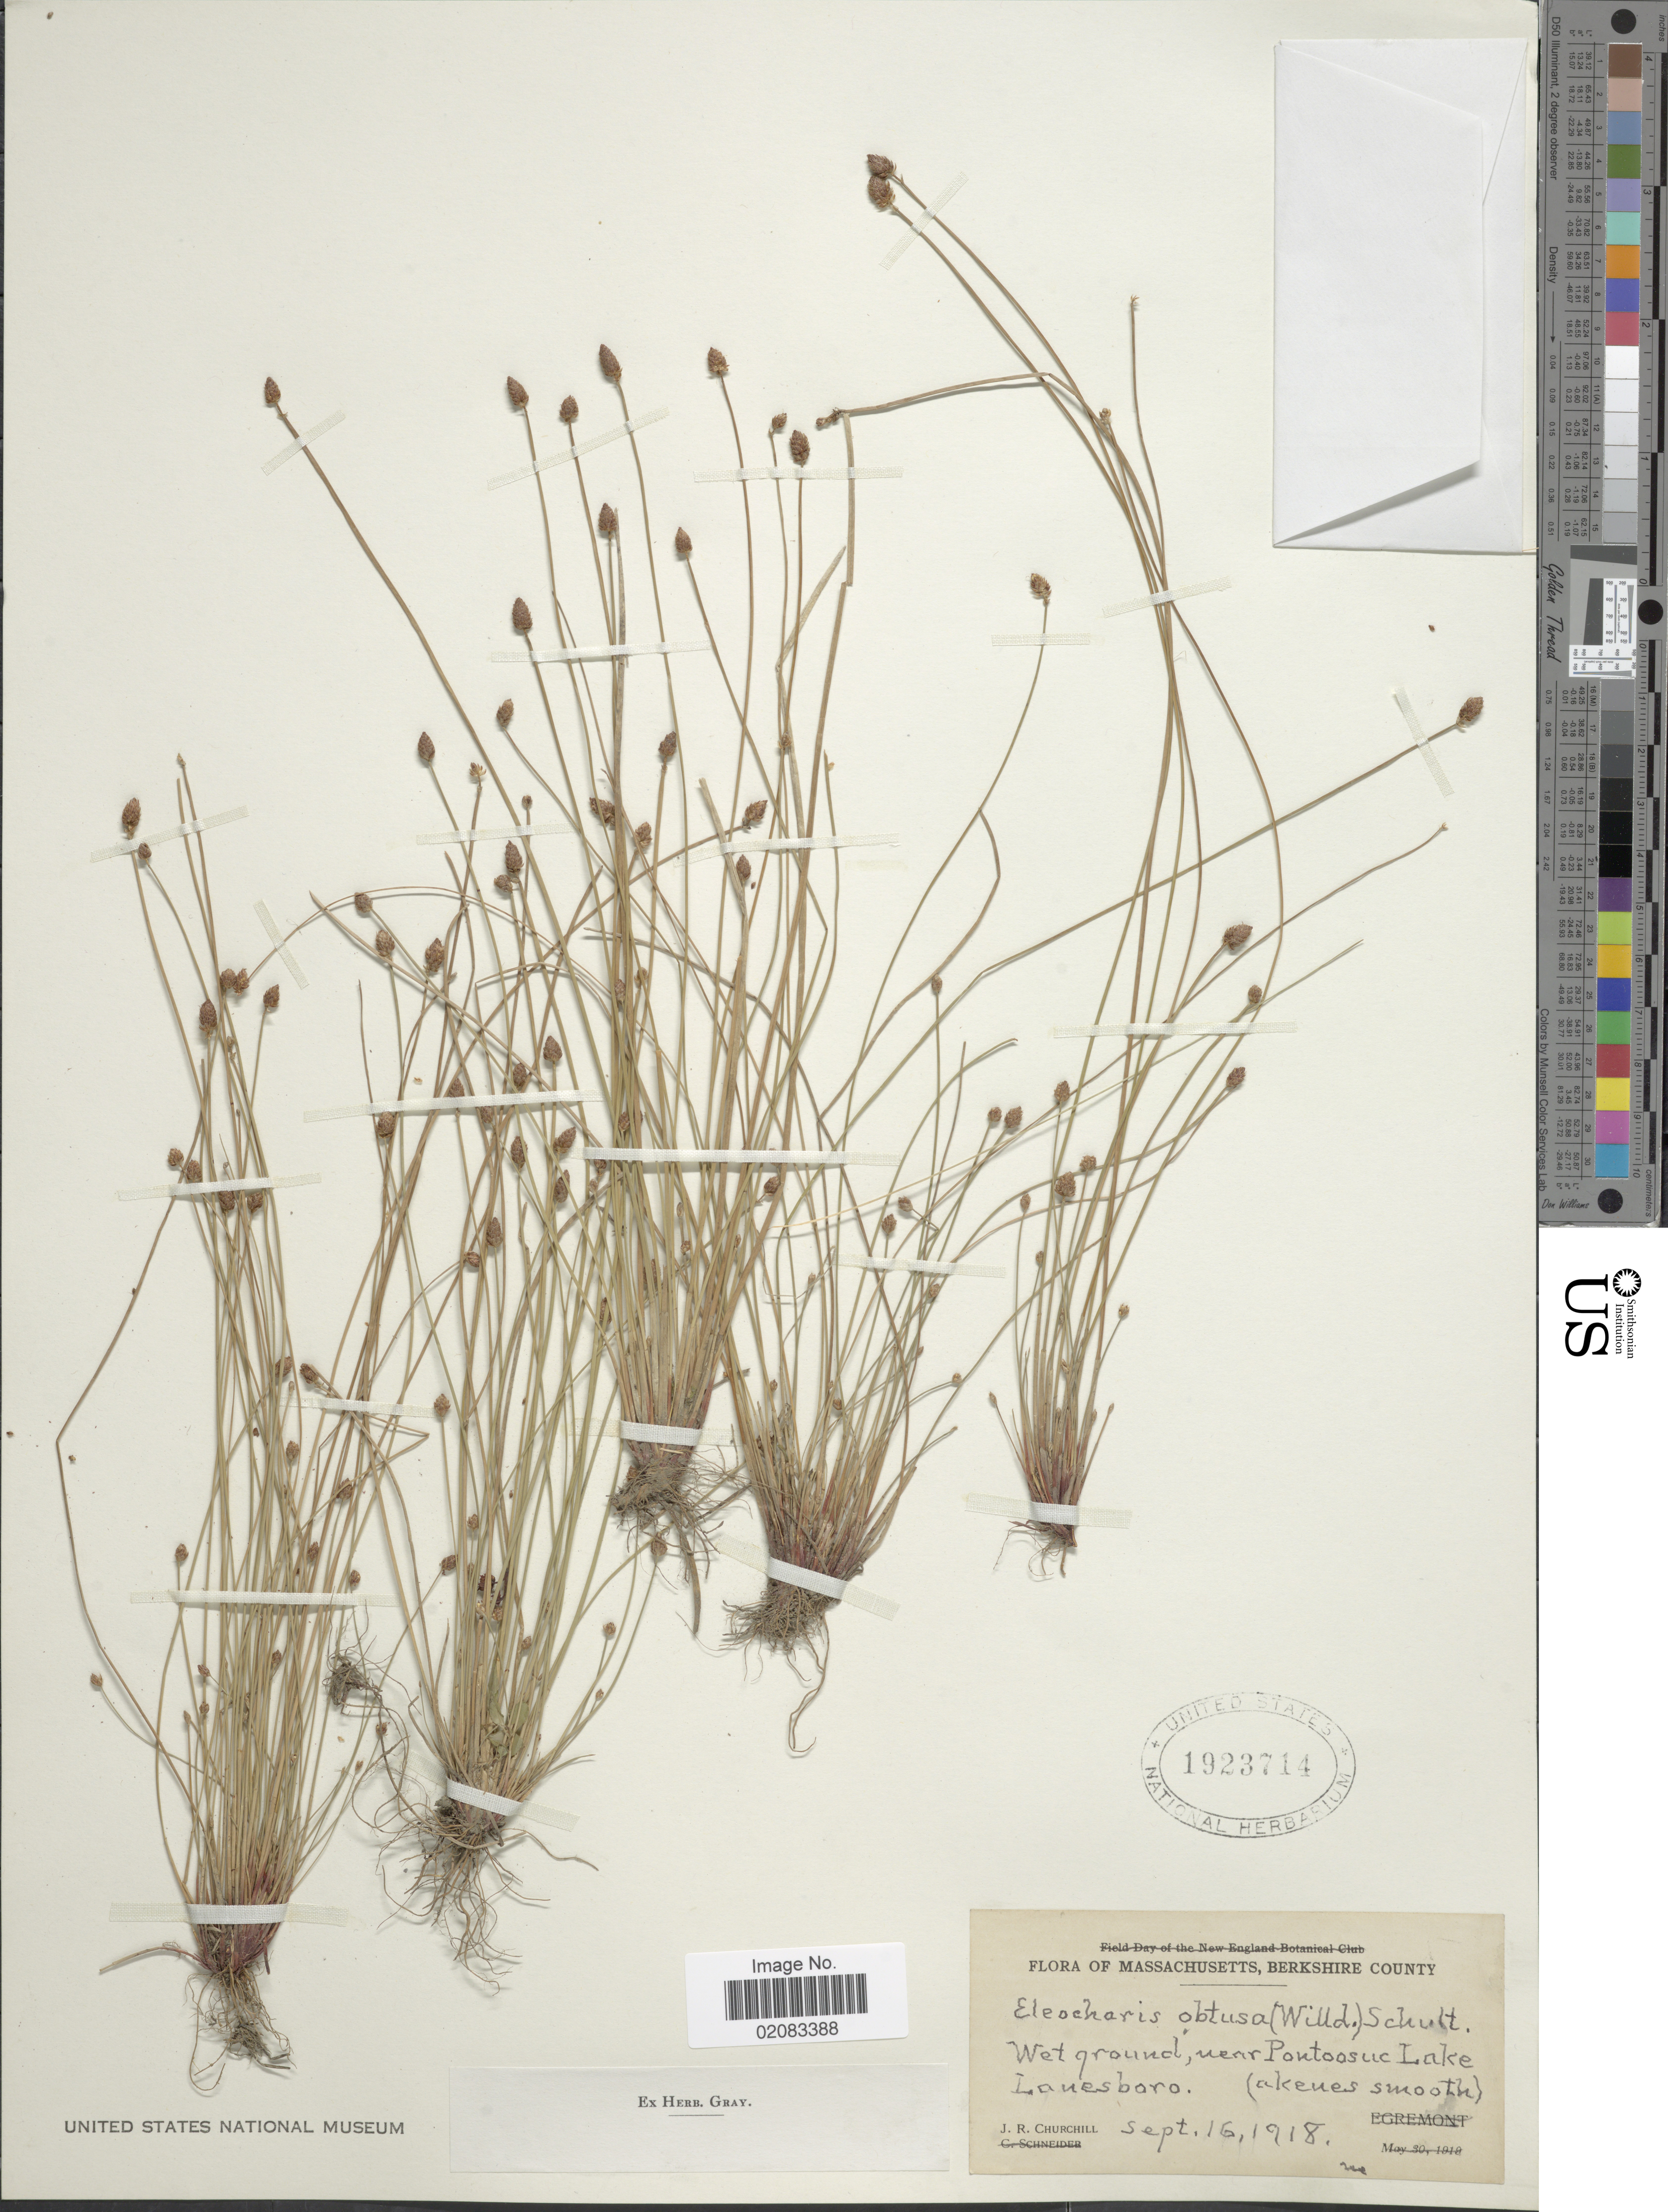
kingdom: Plantae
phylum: Tracheophyta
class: Liliopsida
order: Poales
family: Cyperaceae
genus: Eleocharis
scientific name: Eleocharis obtusa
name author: (Willd.) Schult.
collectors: J. Churchill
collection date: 1918-09-16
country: United States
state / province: Massachusetts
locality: Berkshire County, Wet ground, near Pontoosuc Lake, Lanesboro (akenes smooth)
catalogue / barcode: US 1923714